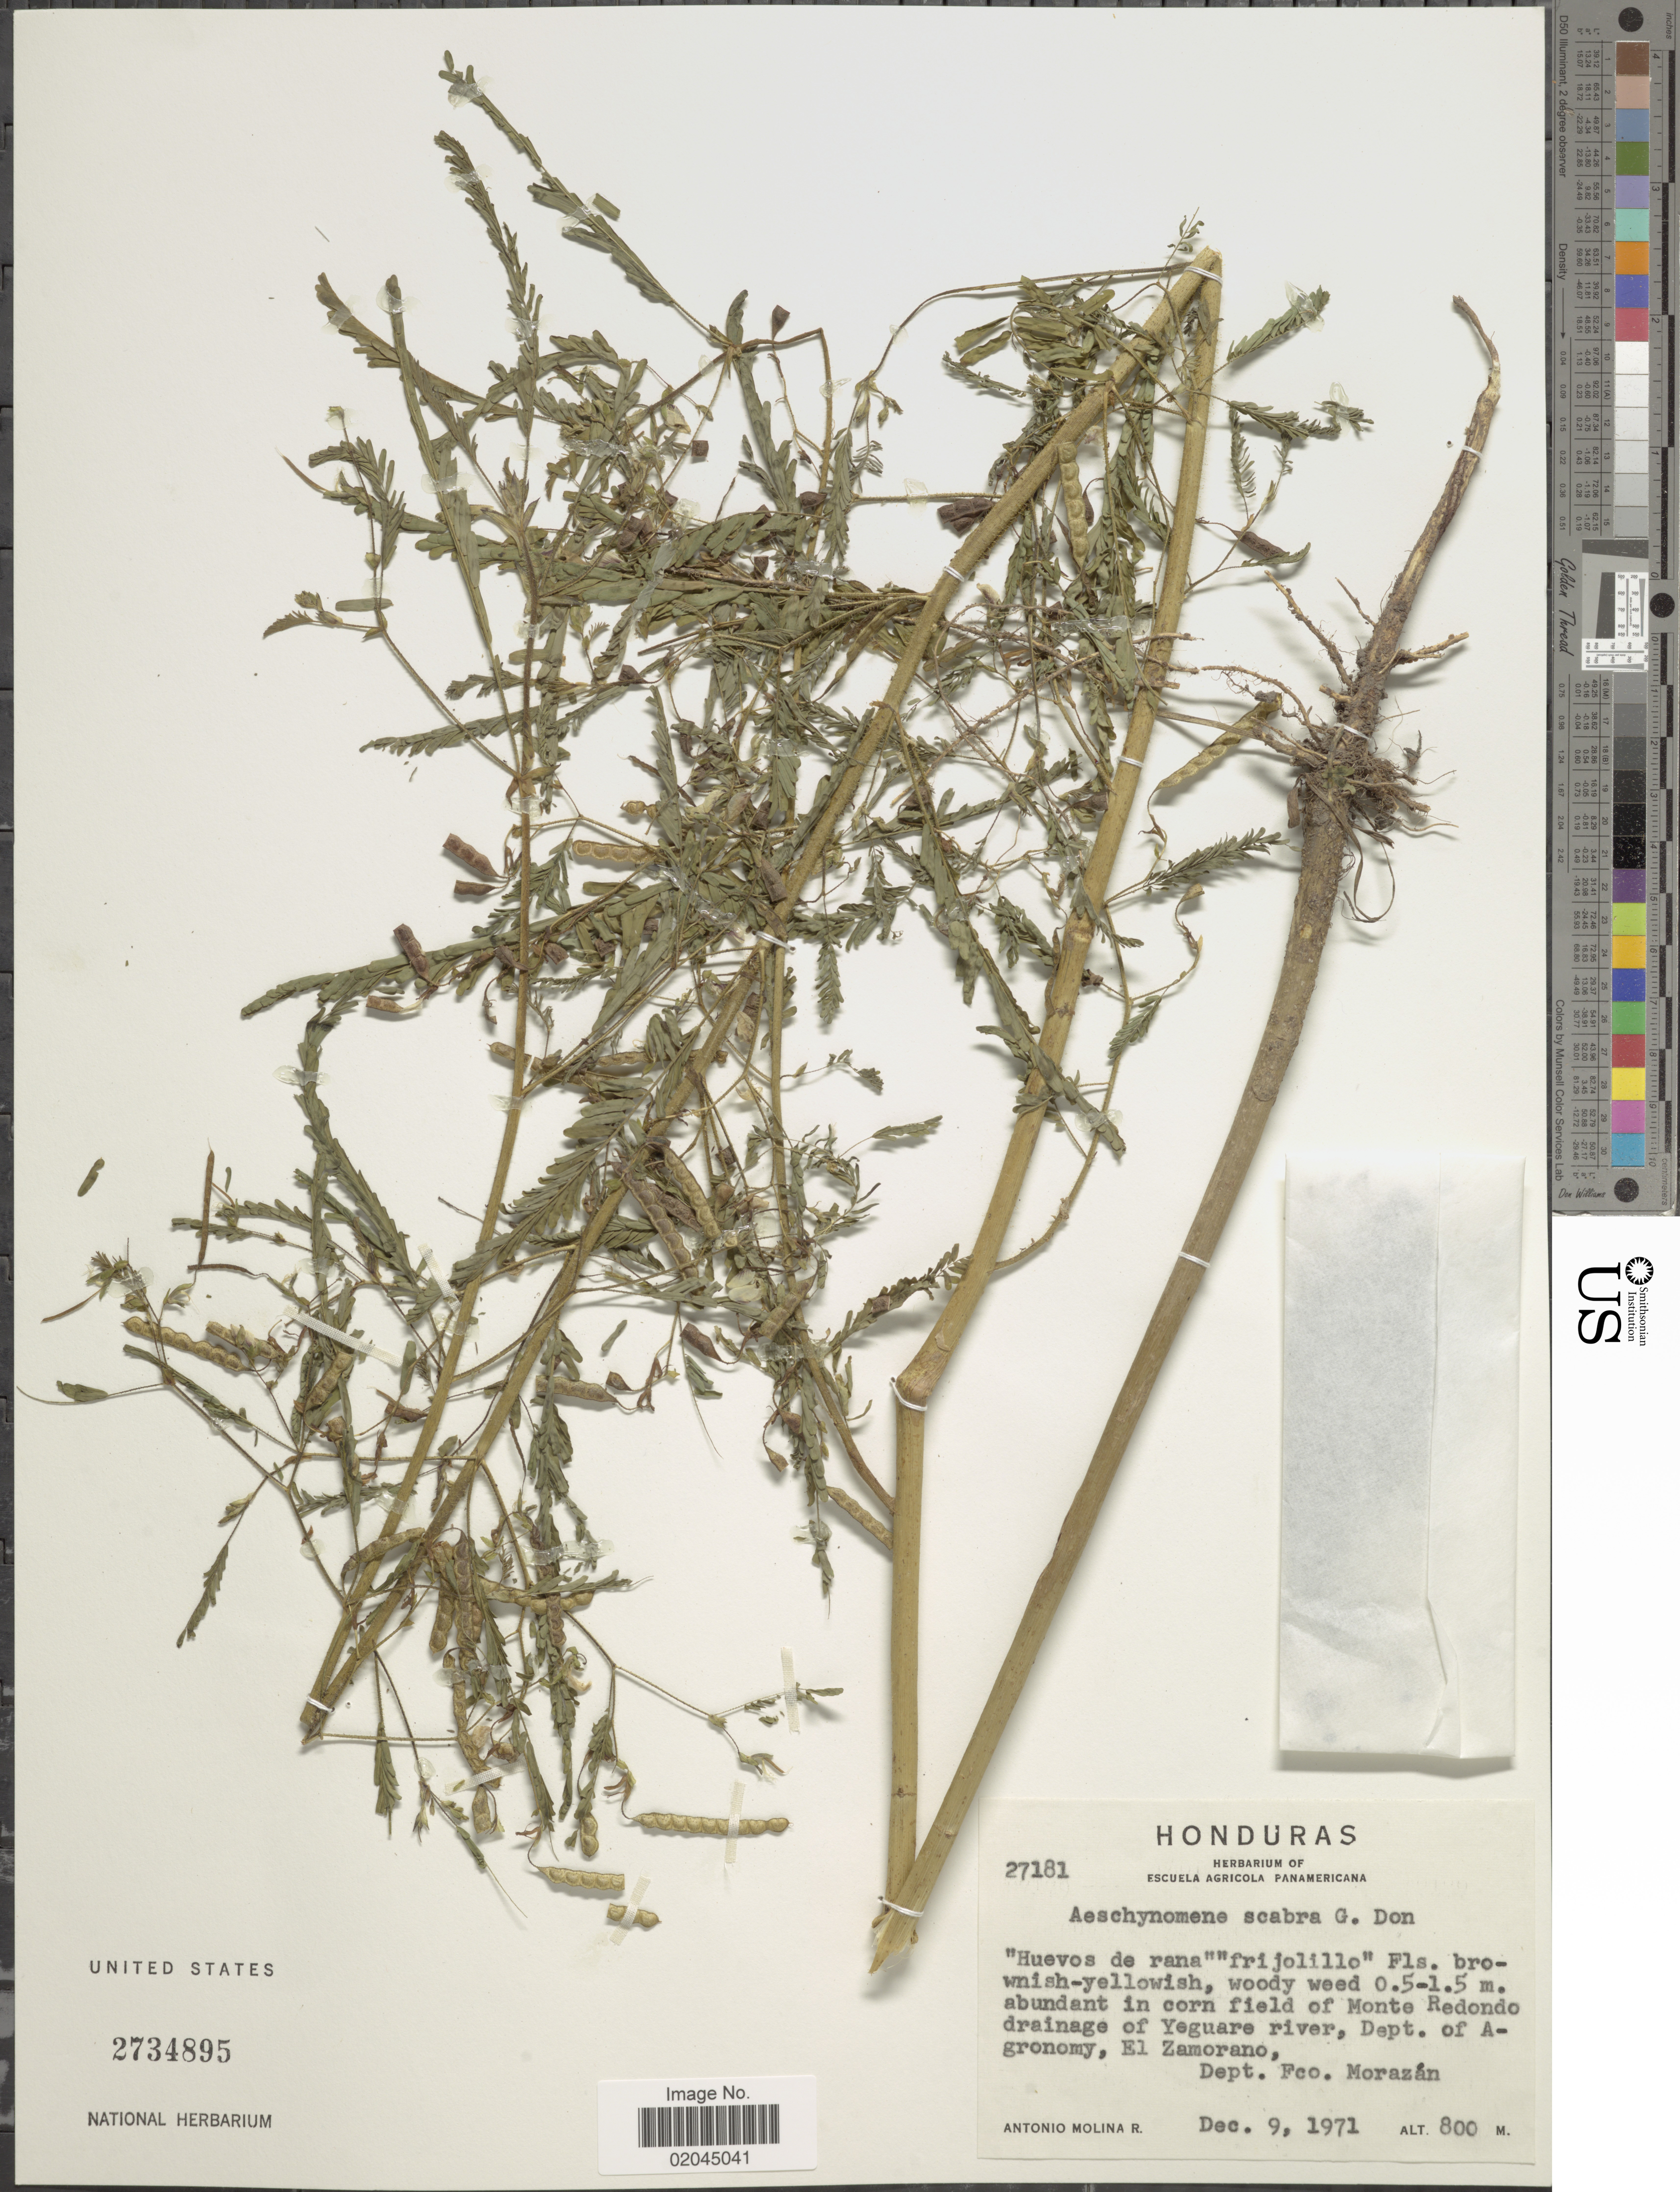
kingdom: Plantae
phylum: Tracheophyta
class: Magnoliopsida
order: Fabales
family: Fabaceae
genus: Aeschynomene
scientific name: Aeschynomene scabra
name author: G. Don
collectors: A. Molina R.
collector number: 27181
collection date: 1971-12-09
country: Honduras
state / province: Fco. Morazán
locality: Monte Redondo drainage of Yeguare river, Dept. of Agronomy, El Zamorano, Dept. Fco. Morazan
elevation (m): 800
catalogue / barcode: US 2734895